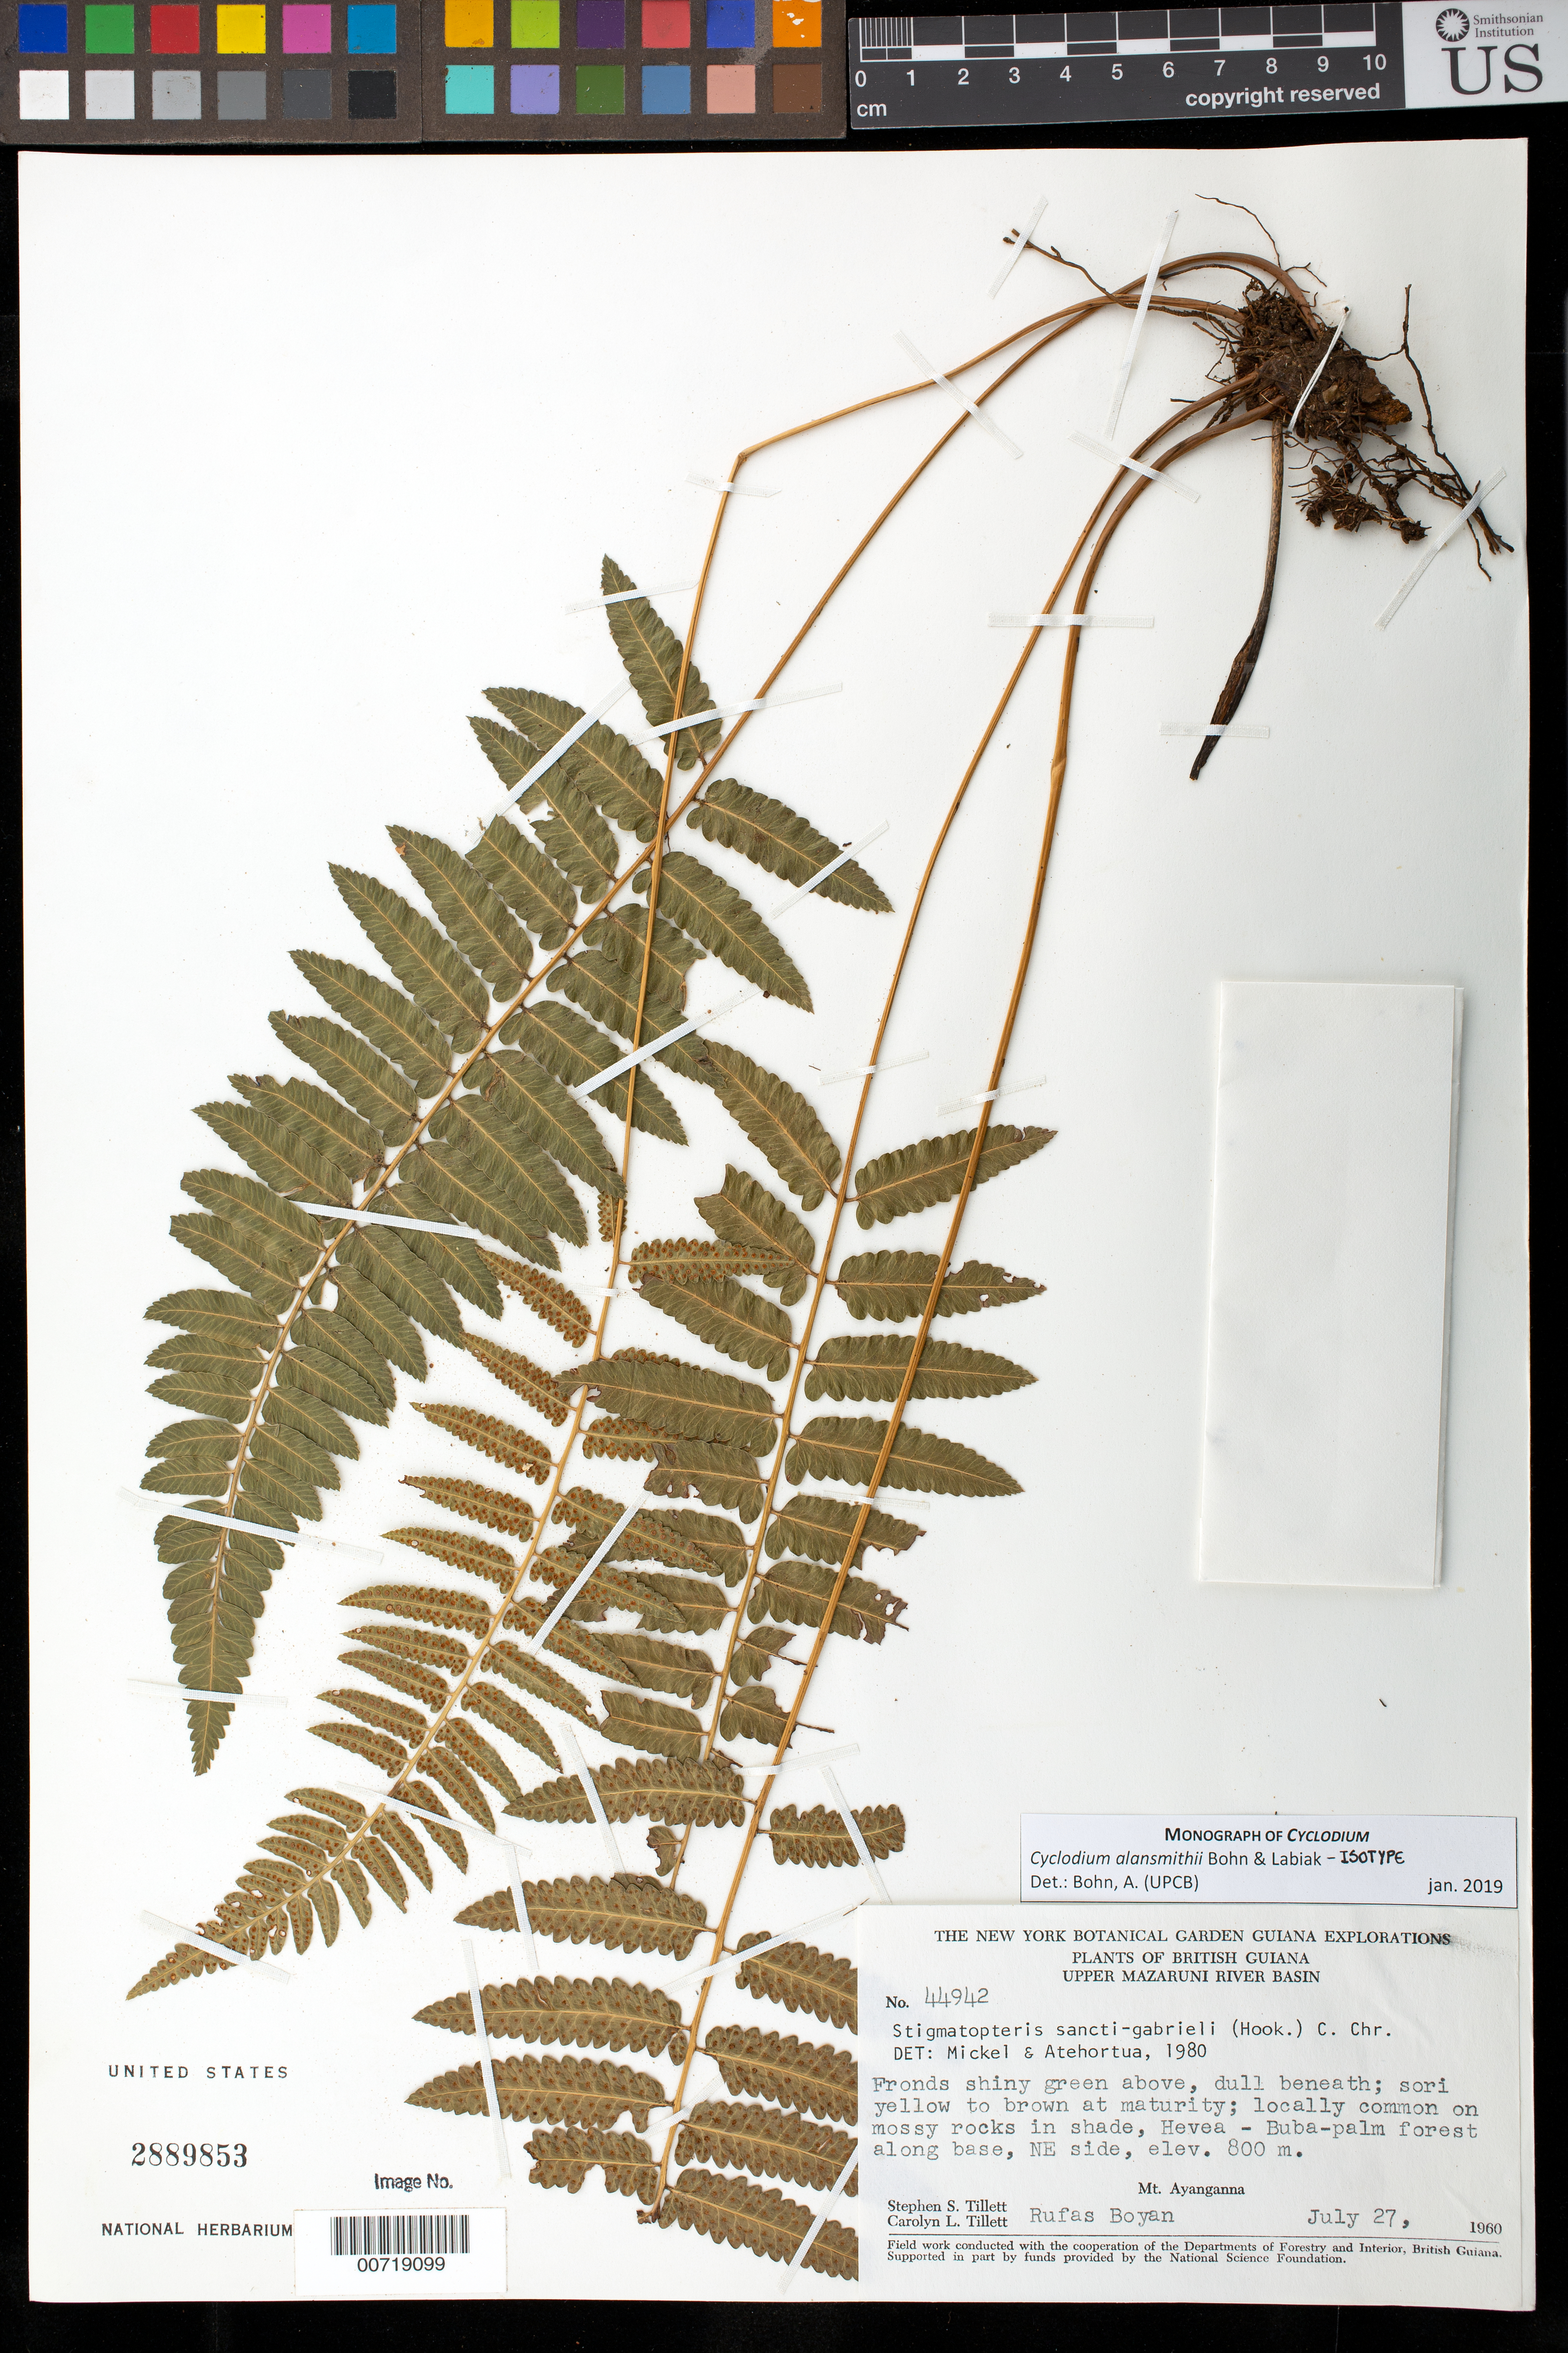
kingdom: Plantae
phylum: Tracheophyta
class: Polypodiopsida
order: Polypodiales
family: Dryopteridaceae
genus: Cyclodium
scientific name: Cyclodium alansmithii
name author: Bohn & Labiak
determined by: Bohn, Amabily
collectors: S. S. Tillett, C. L. Tillett & R. Boyan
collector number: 44942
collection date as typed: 27-Jul-60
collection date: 1960-07-27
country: Guyana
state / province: Cuyuni-Mazaruni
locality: Mt. Ayanganna, NE side of, Upper Mazaruni R Basin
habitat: Mossy rocks in shade, Hevea-Bubu palm forest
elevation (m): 800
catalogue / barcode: US 2889853